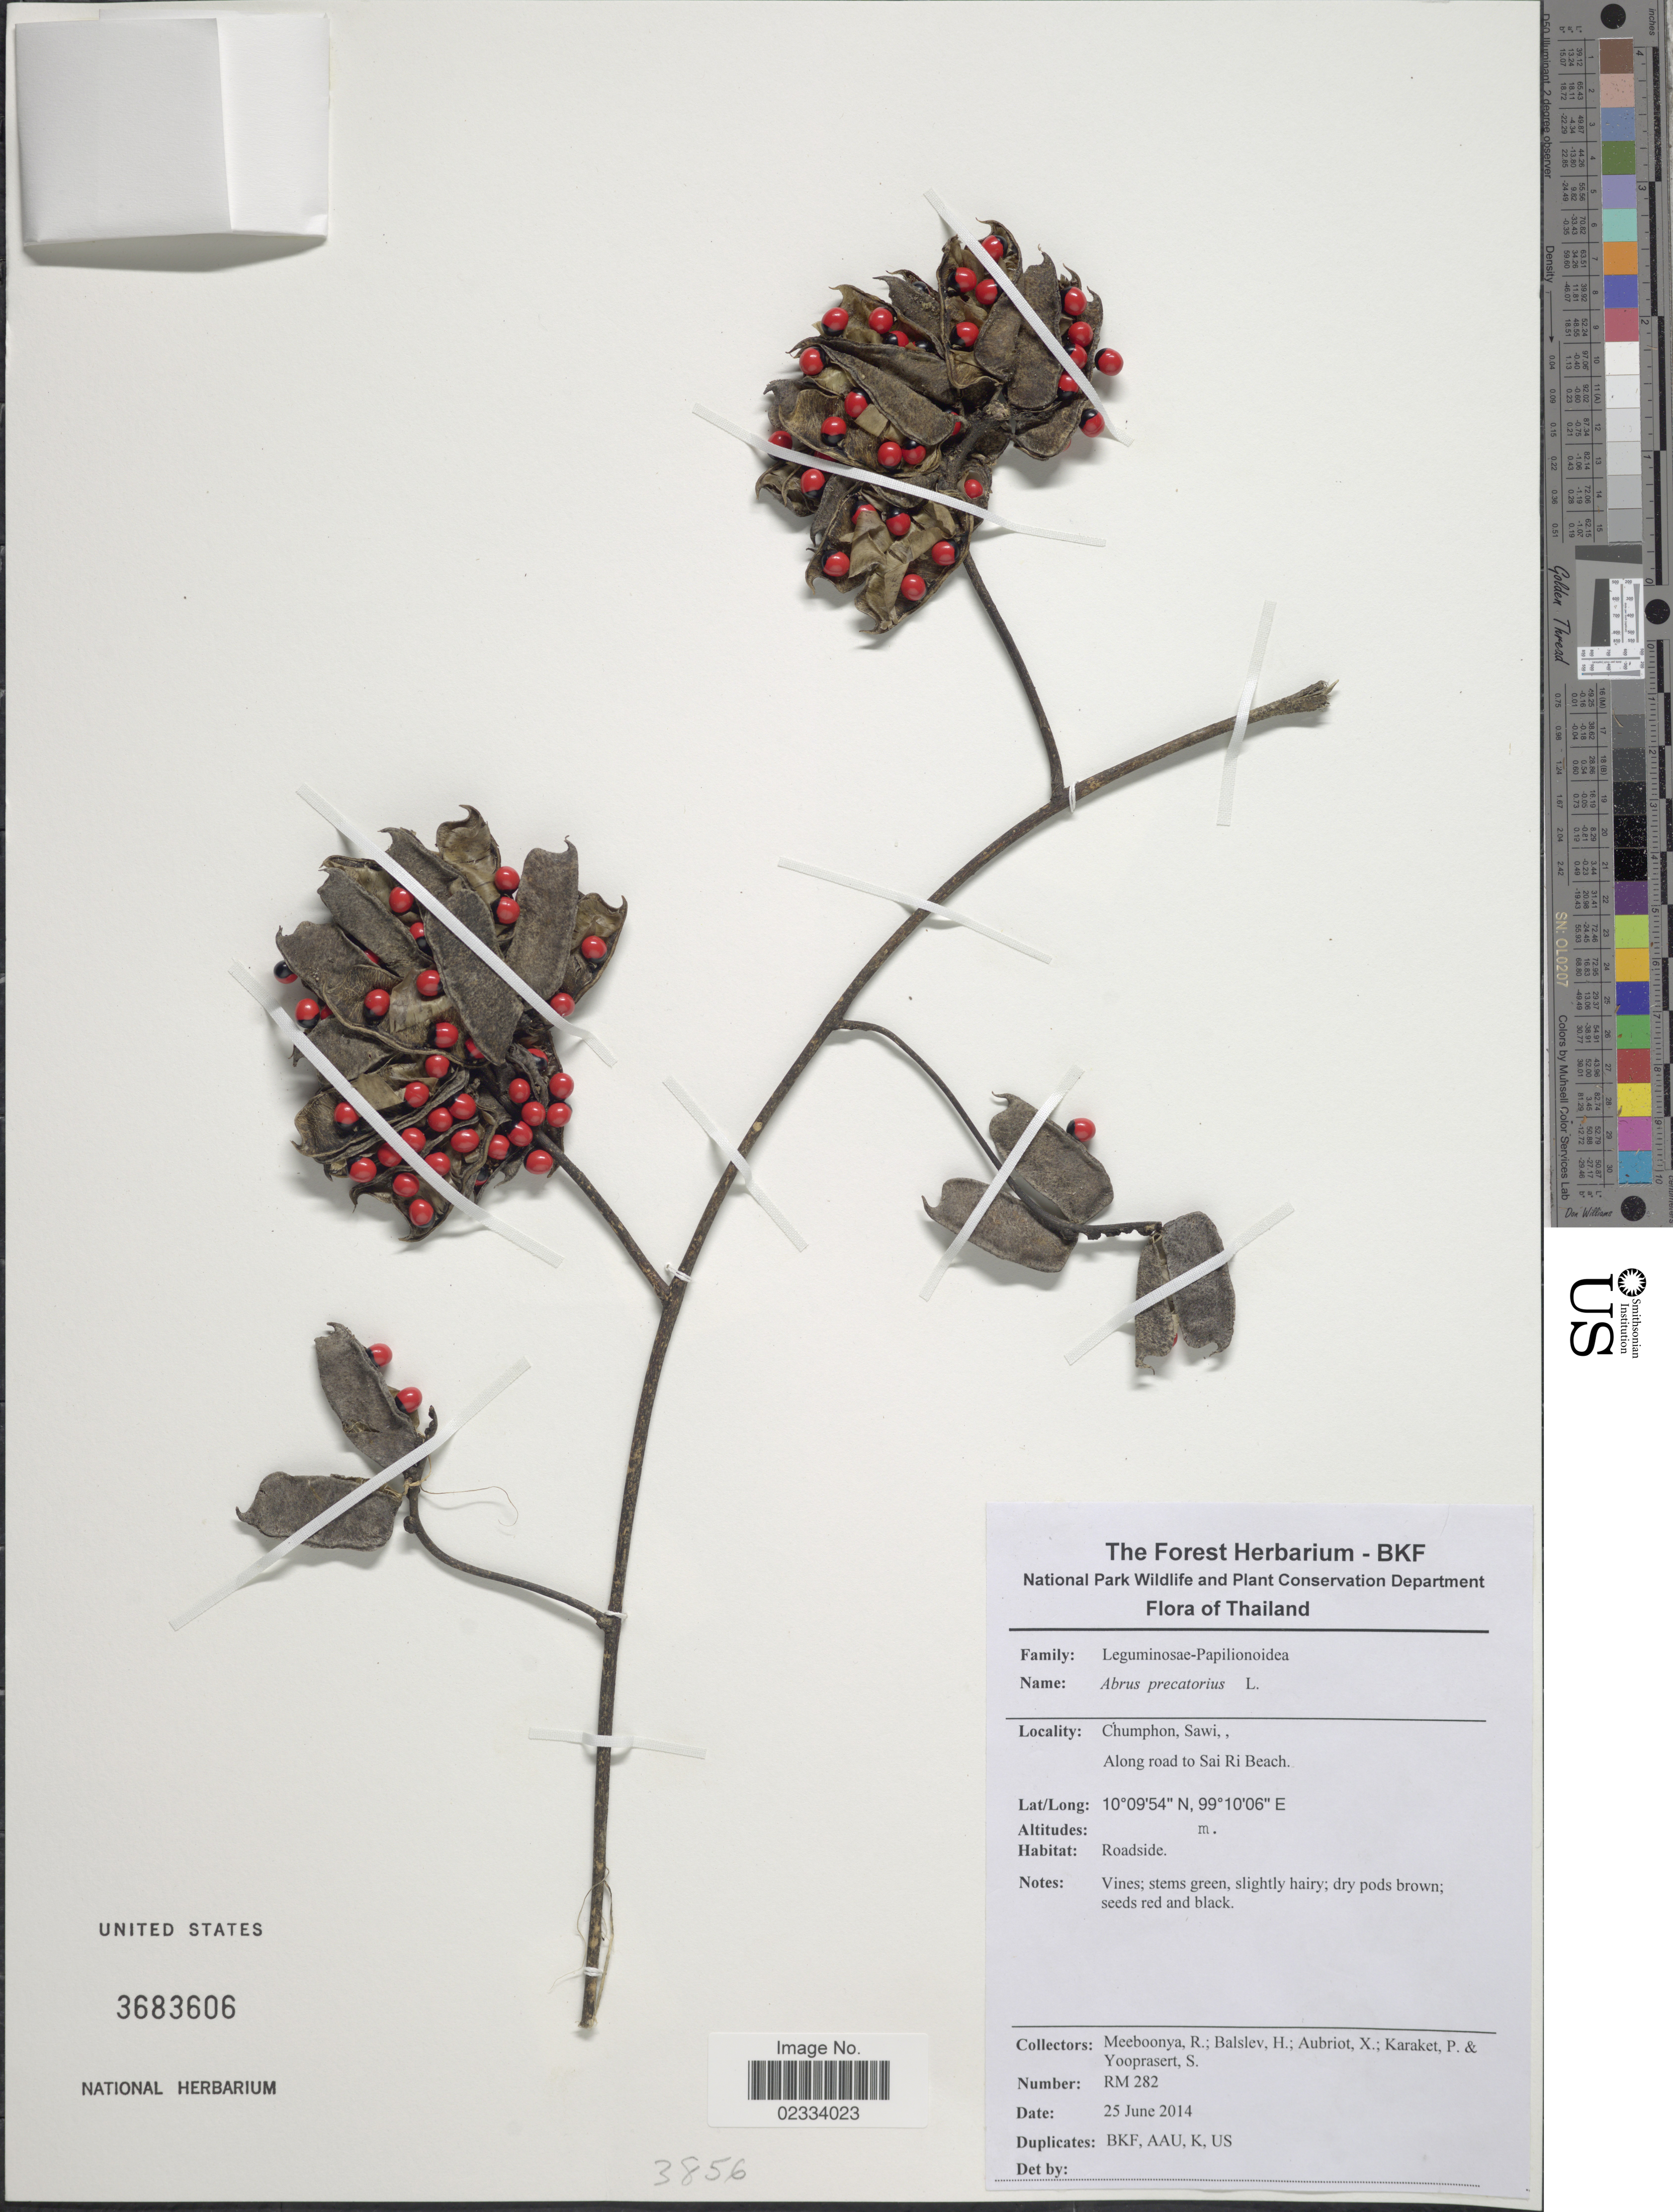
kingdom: Plantae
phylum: Tracheophyta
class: Magnoliopsida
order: Fabales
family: Fabaceae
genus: Abrus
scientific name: Abrus precatorius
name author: L.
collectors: R. Meeboonya, H. Balslev, X. Aubriot, P. Karaket & S. Yooprasert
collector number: RM 282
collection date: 2014-06-25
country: Thailand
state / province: Chumpon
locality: Chumphon, Sawi. Along road to Sai Ri Beach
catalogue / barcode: US 3683606